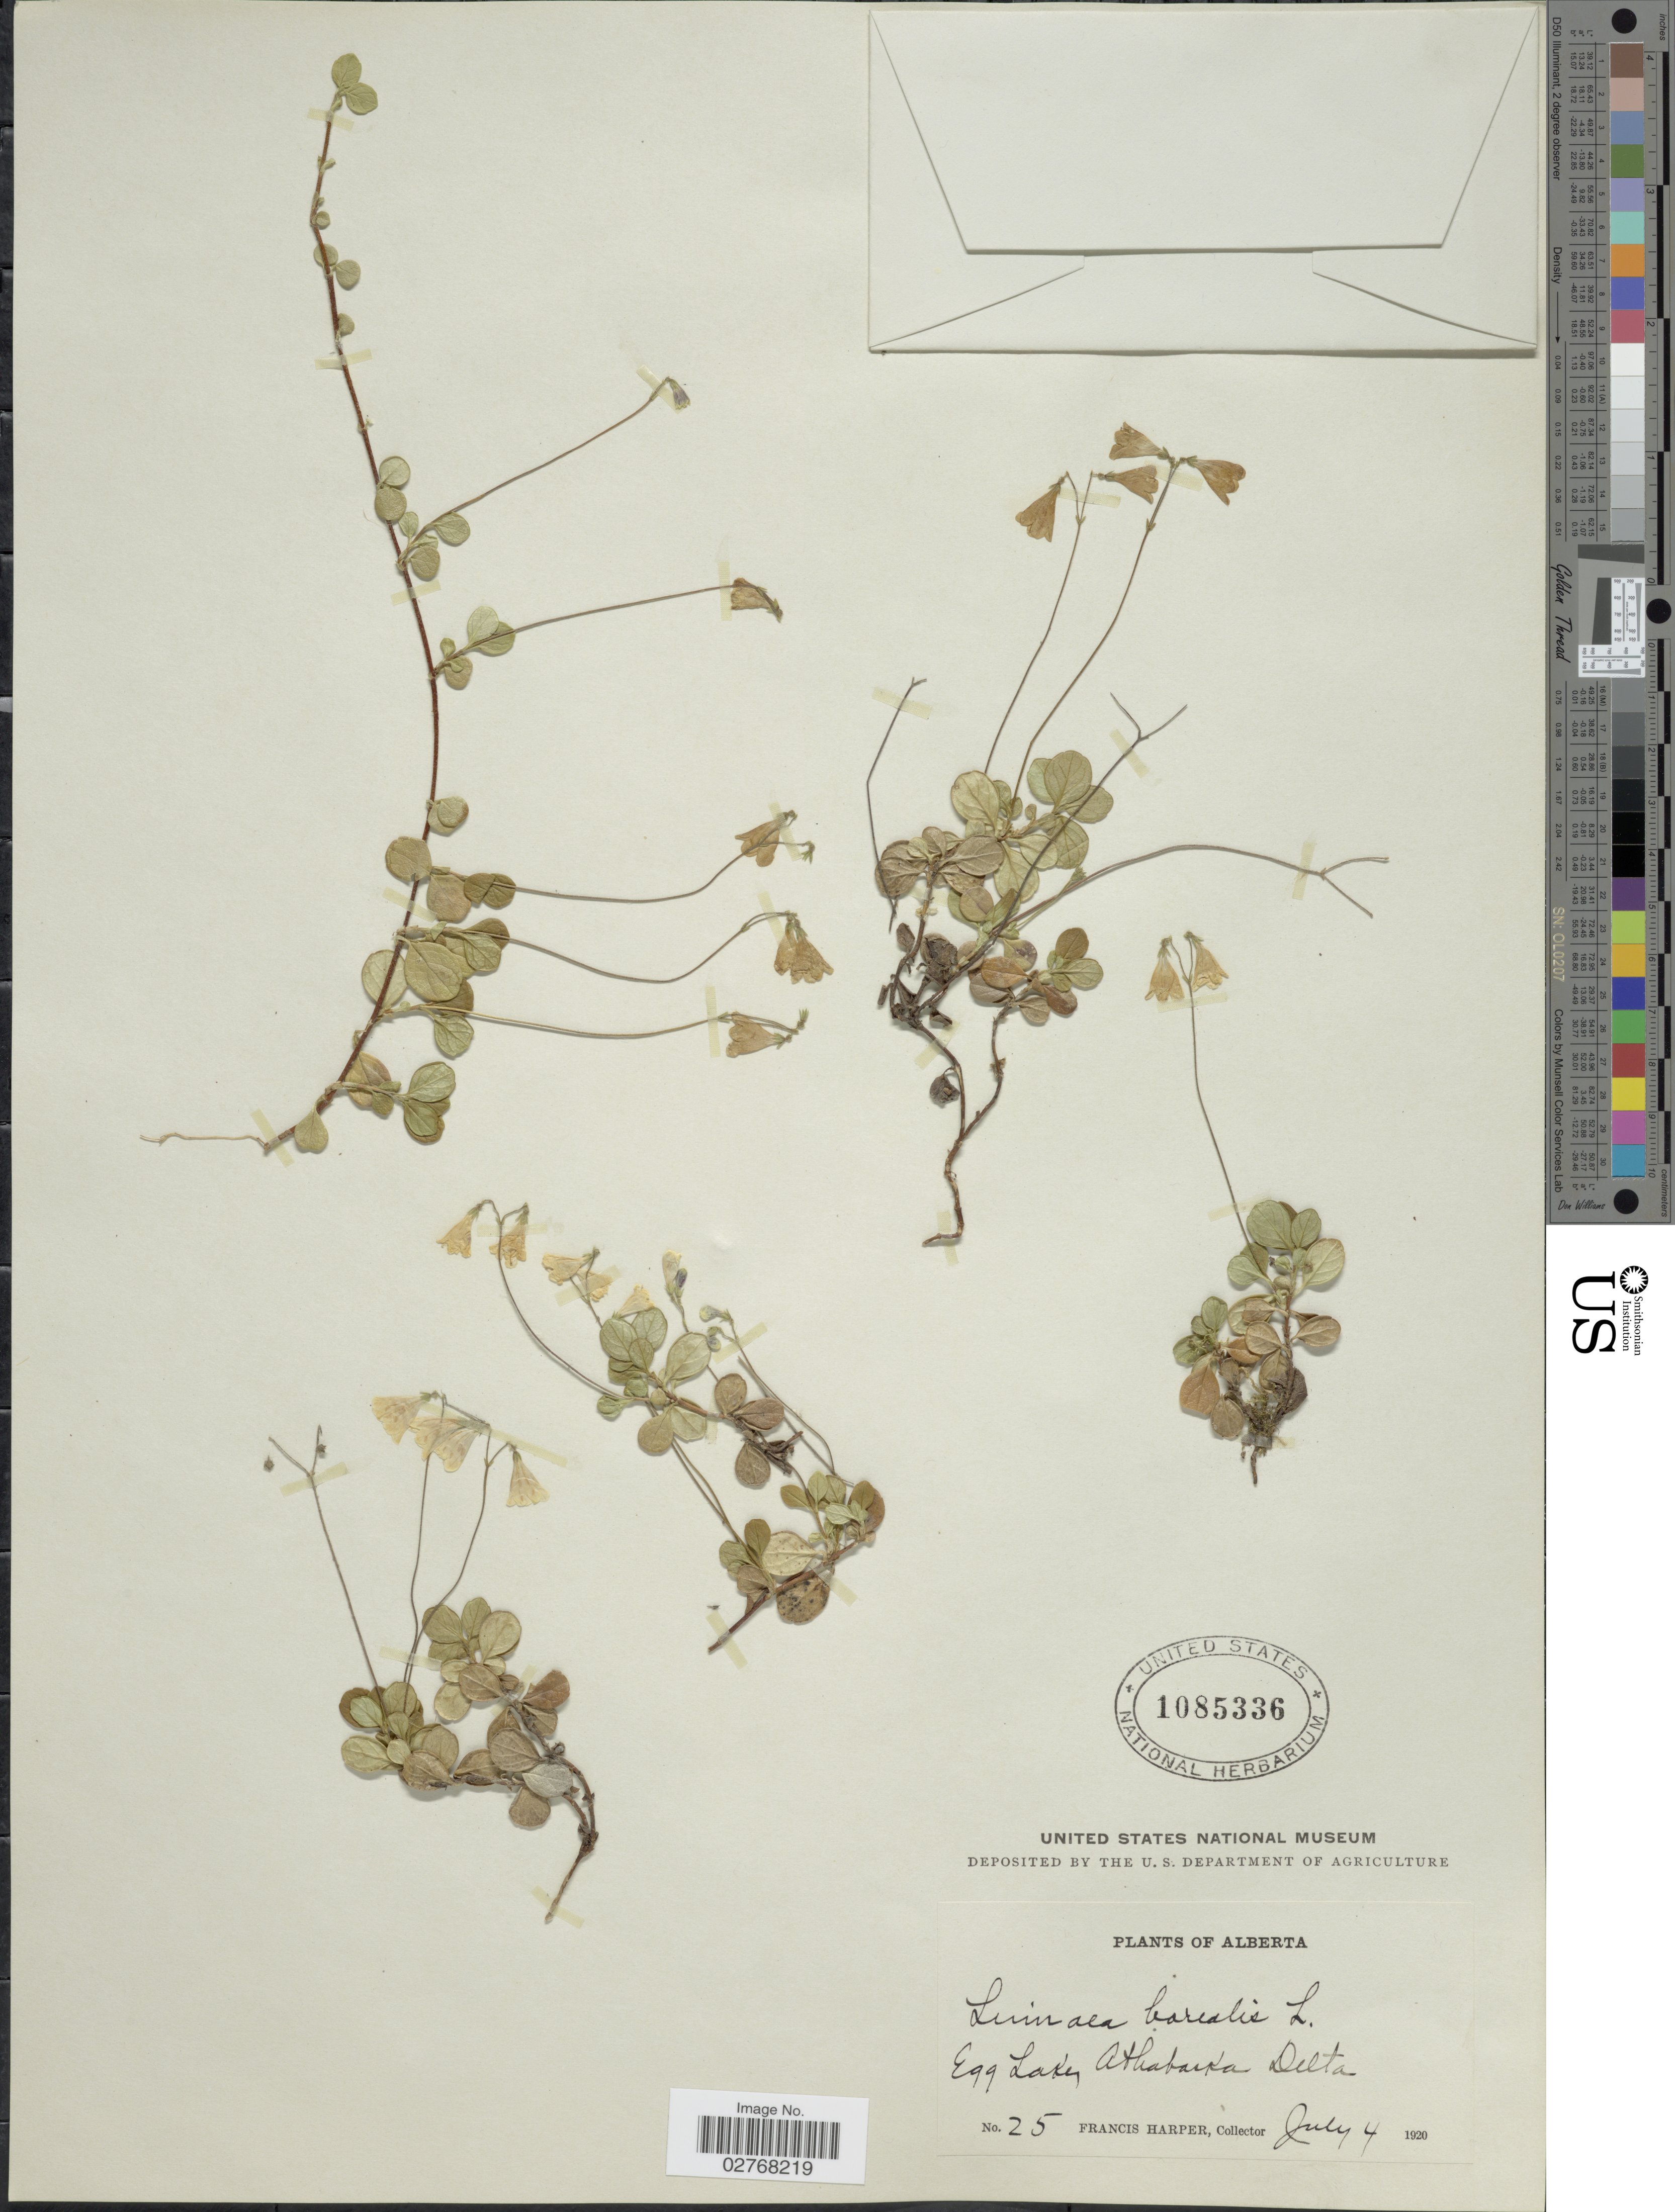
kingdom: Plantae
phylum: Tracheophyta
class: Magnoliopsida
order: Dipsacales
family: Caprifoliaceae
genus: Linnaea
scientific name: Linnaea borealis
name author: L.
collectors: F. Harper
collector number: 25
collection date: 1920-07-04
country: Canada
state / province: Alberta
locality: Egg Lake, Athabaska Delta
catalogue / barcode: US 1085336